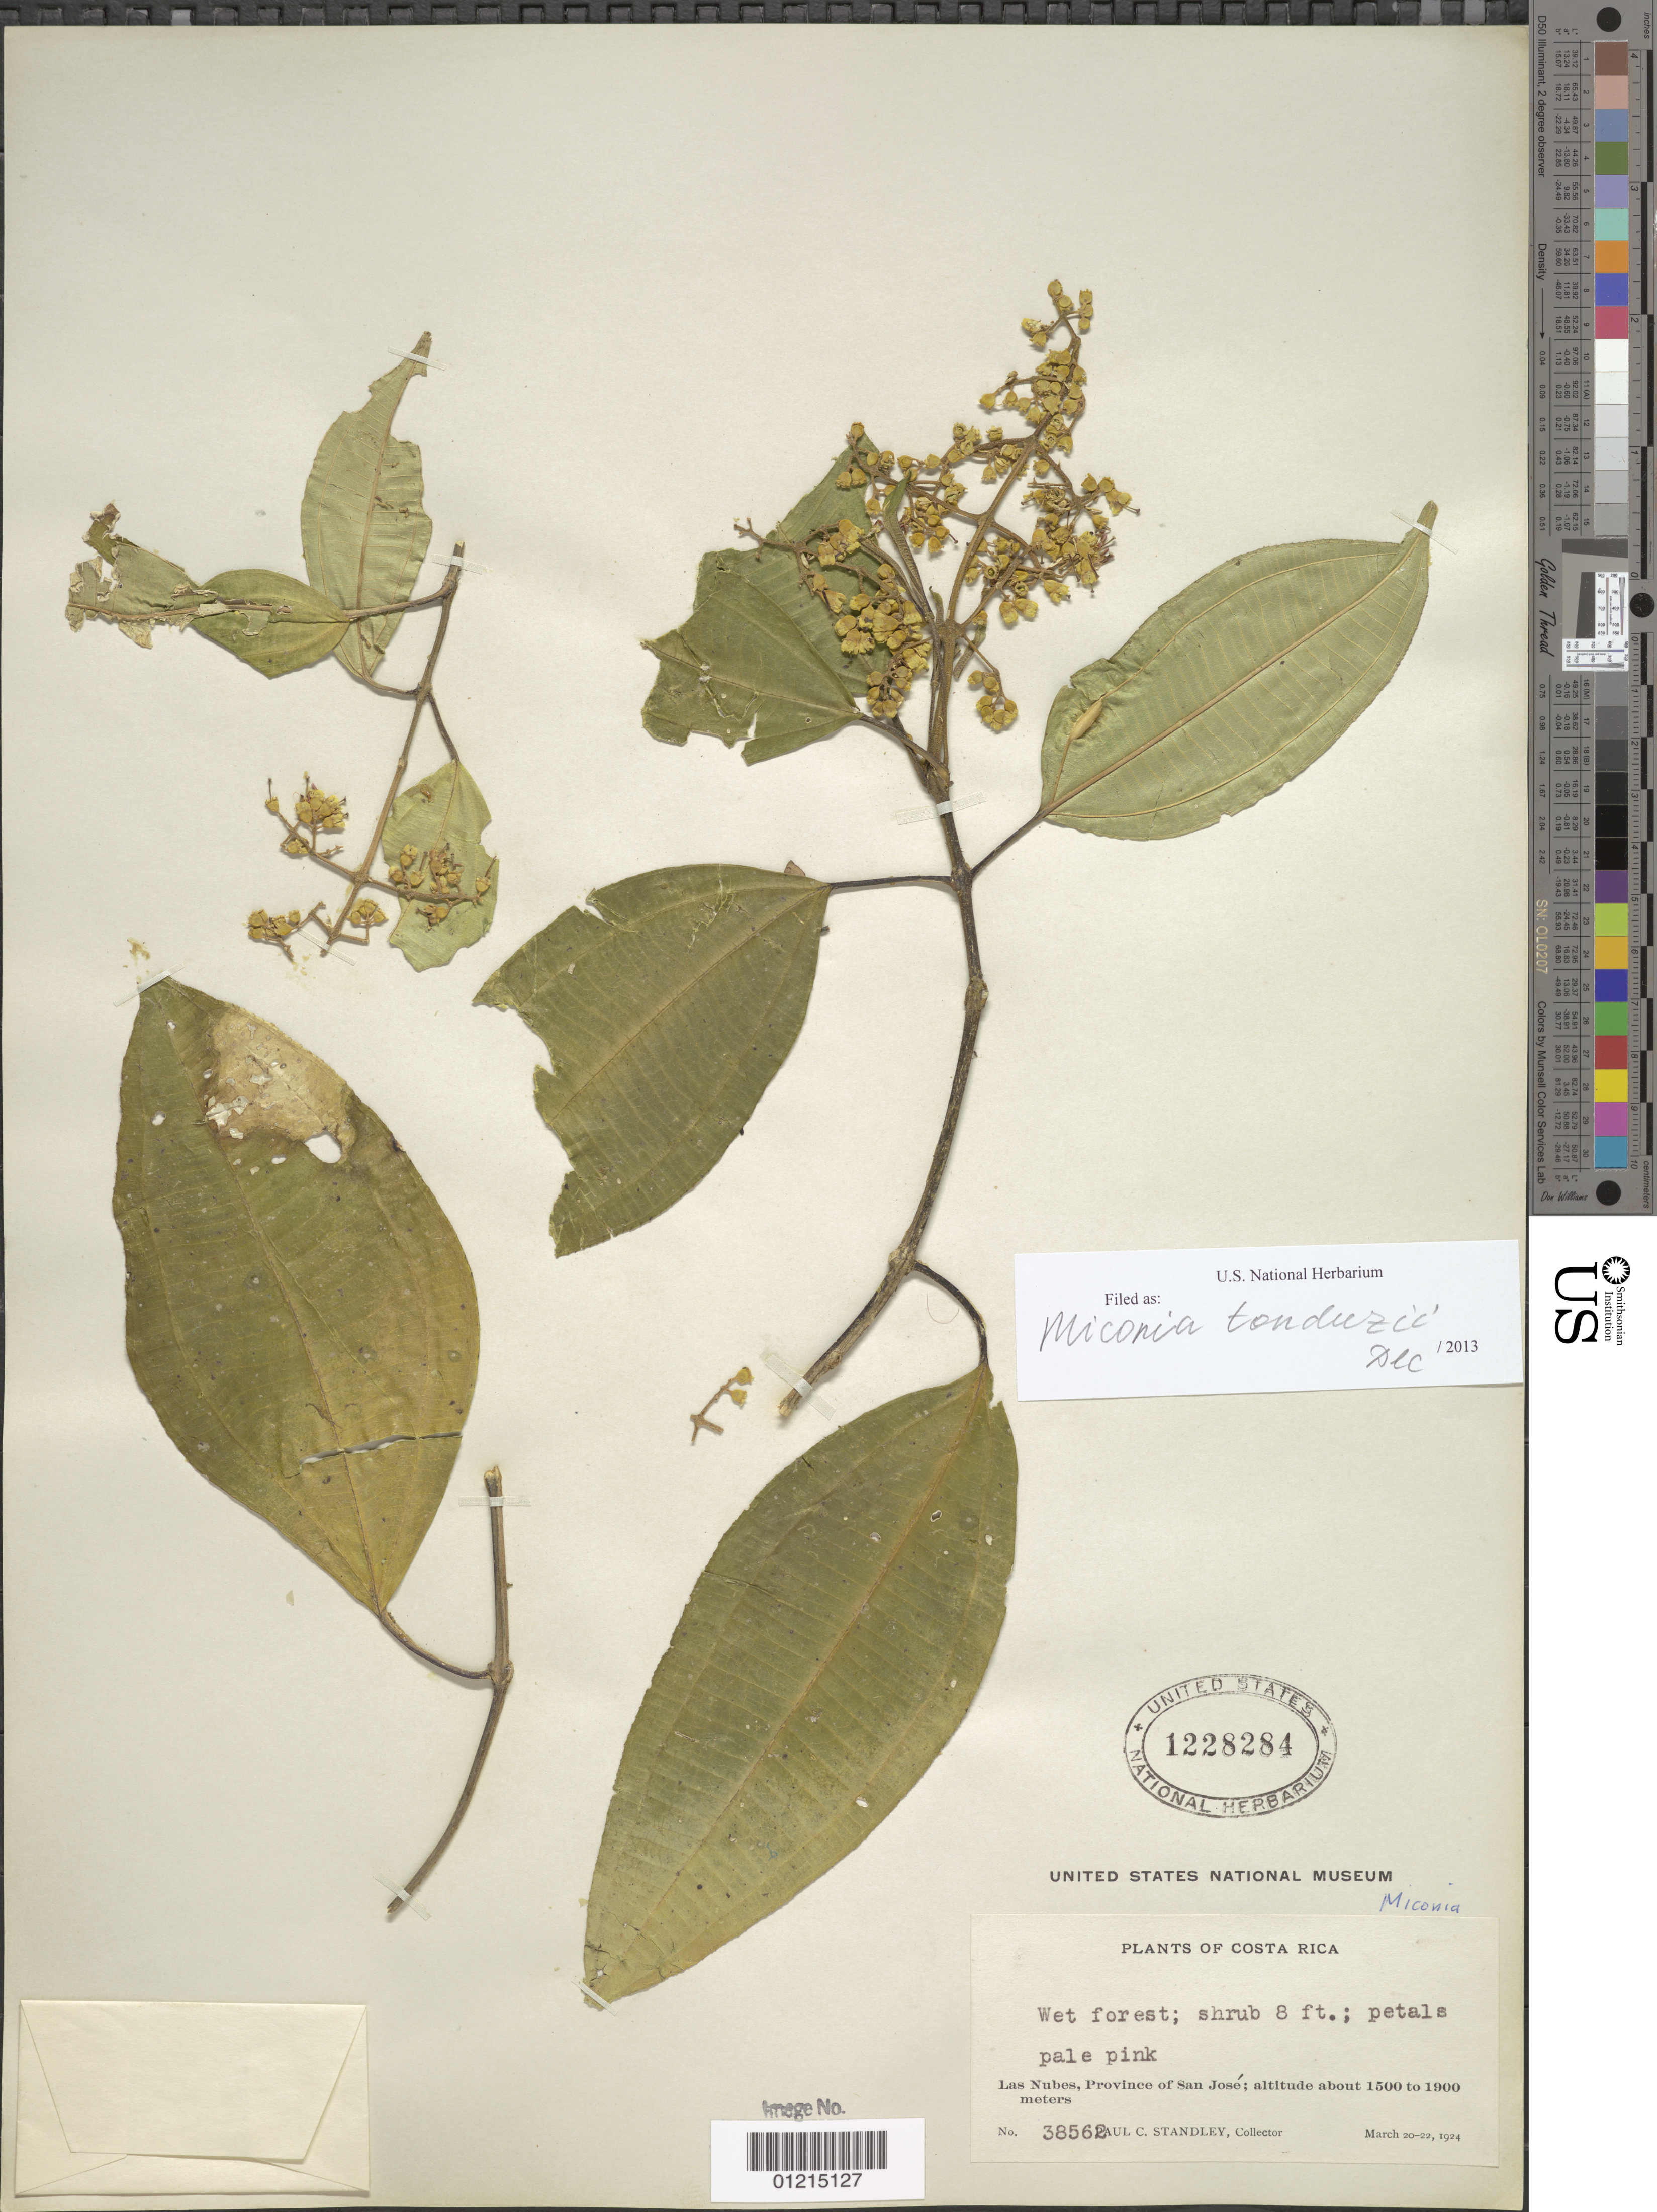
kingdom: Plantae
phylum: Tracheophyta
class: Magnoliopsida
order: Myrtales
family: Melastomataceae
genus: Miconia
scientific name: Miconia tonduzii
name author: Cogn. in A. DC.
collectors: P. C. Standley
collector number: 38562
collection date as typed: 20 Mar 1924 to 22 Mar 1924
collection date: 1924-03-20/1924-03-22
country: Costa Rica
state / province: San José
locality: Las Nubes.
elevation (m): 1500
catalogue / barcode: US 1228284